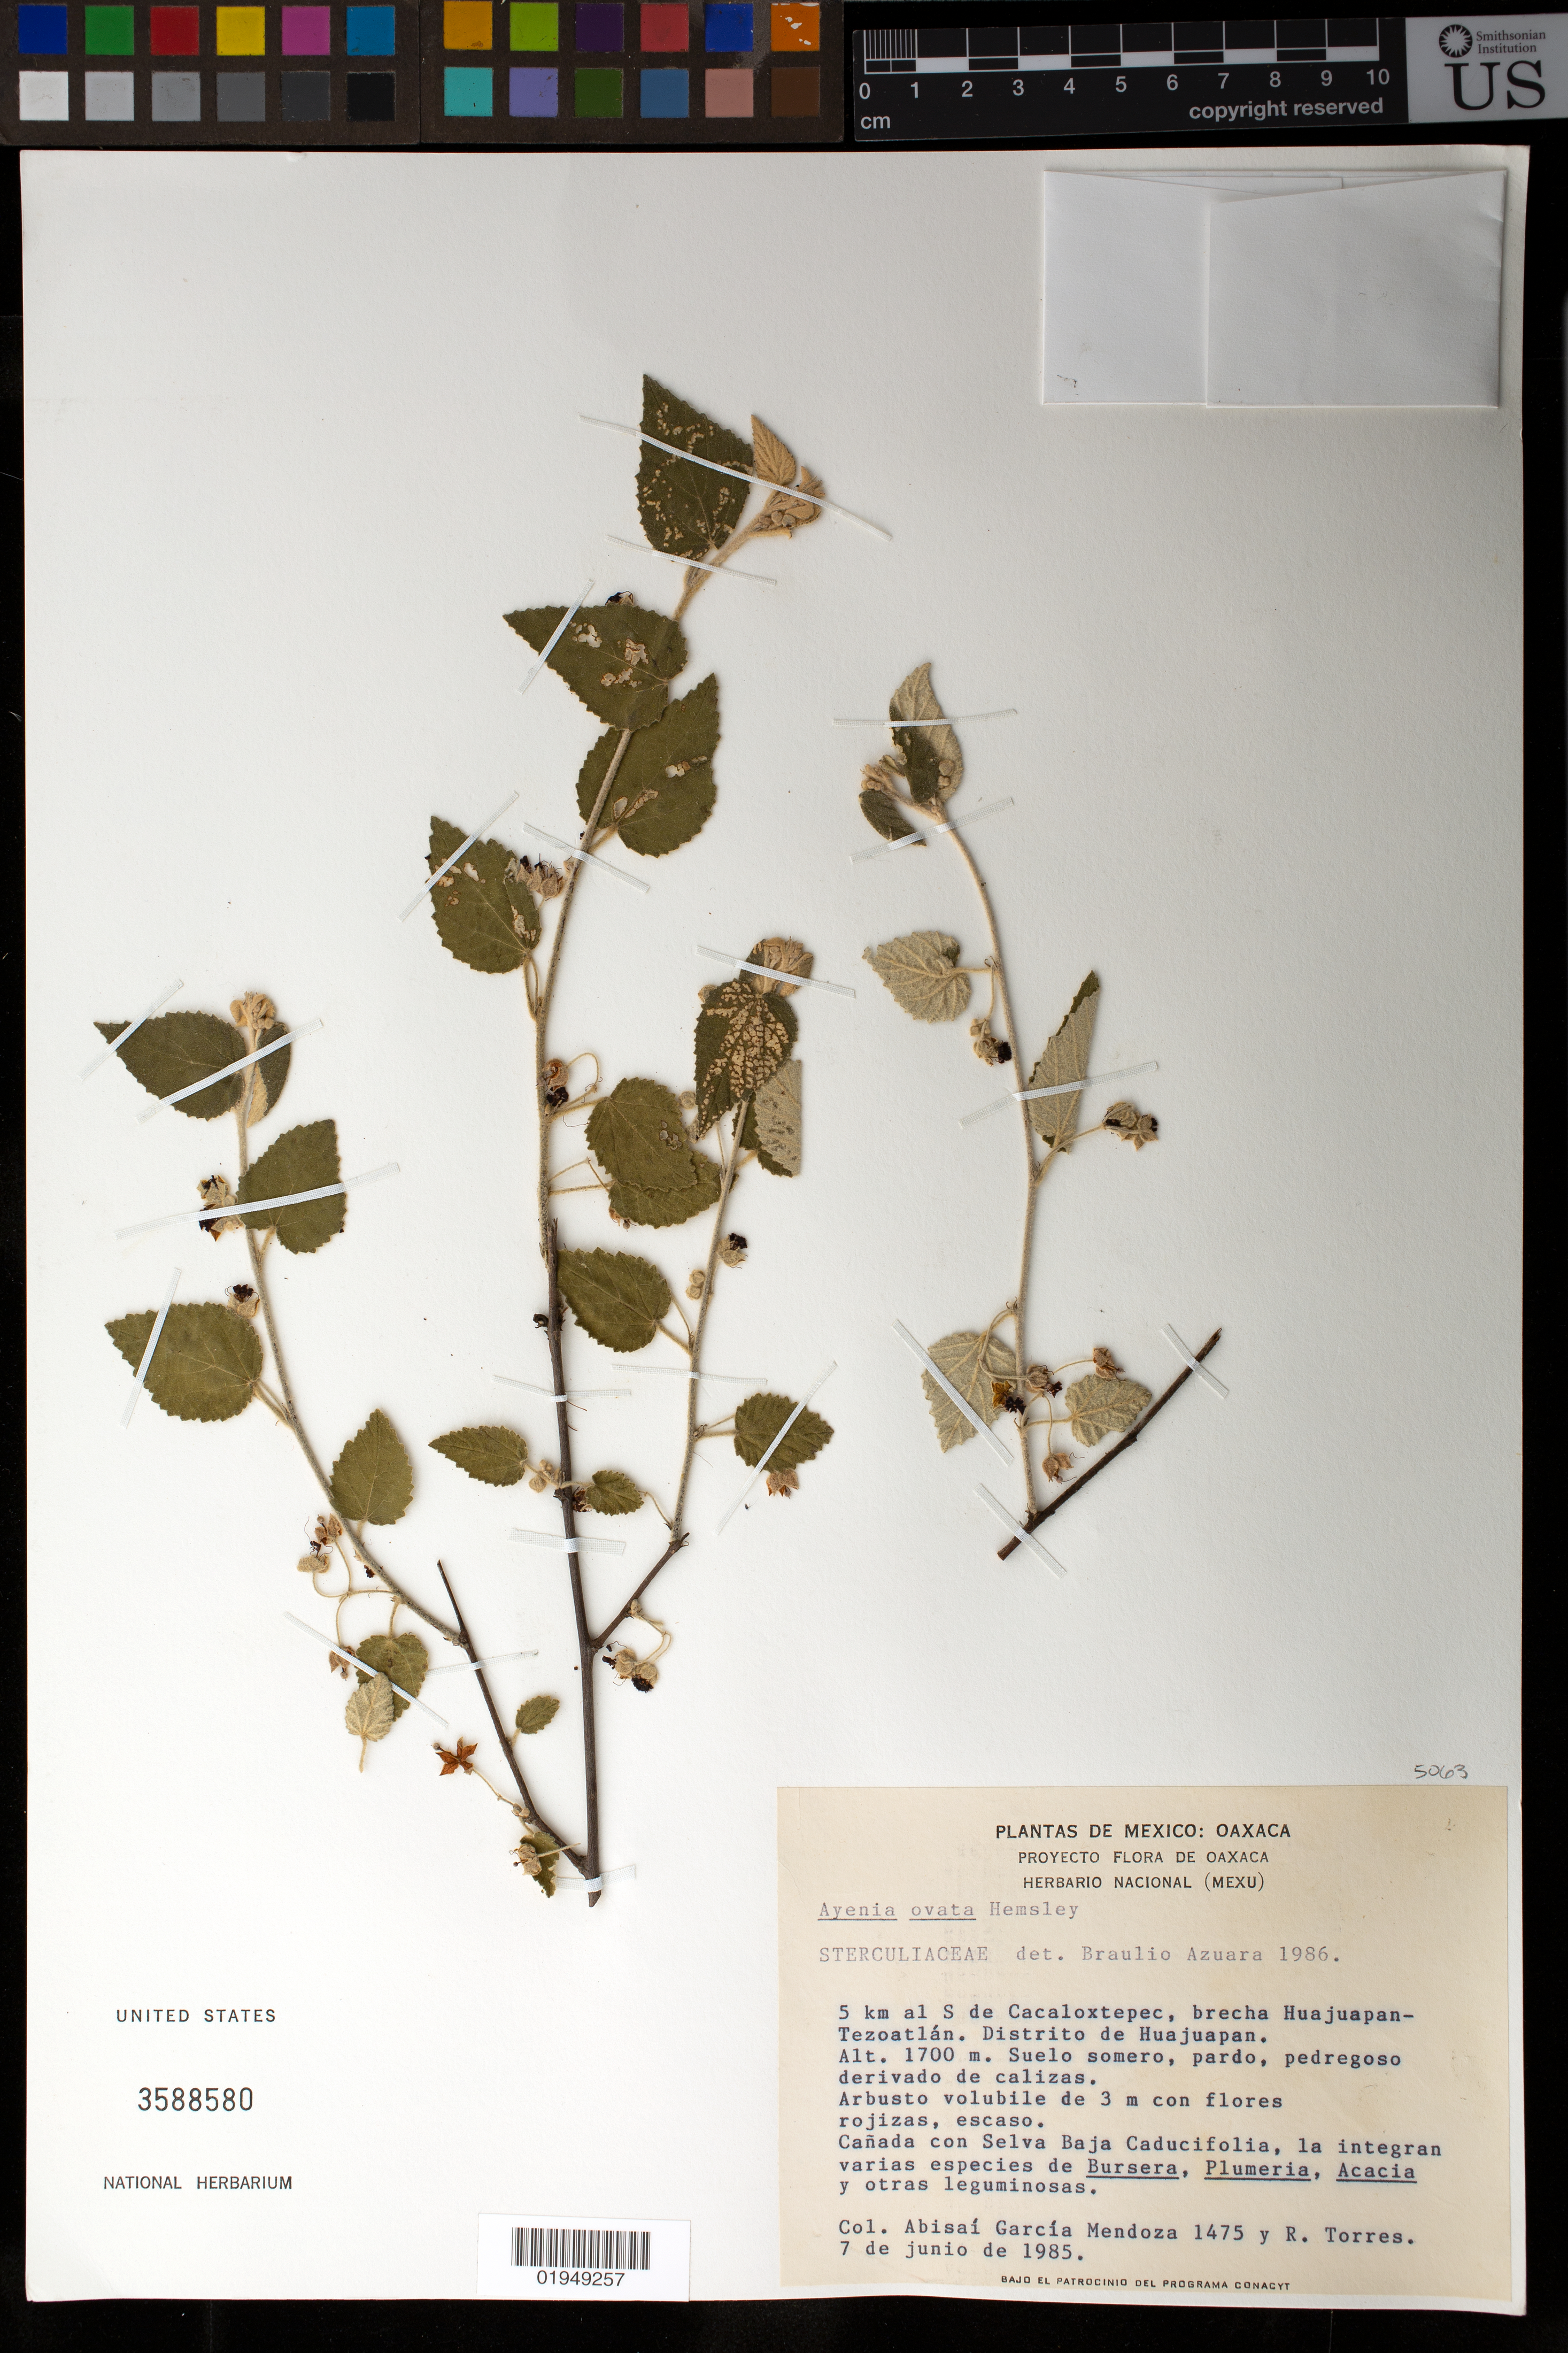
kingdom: Plantae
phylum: Tracheophyta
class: Magnoliopsida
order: Malvales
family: Malvaceae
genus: Ayenia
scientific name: Ayenia ovata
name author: Hemsley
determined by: Azaura, Braulio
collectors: R. Torres C. & A. García-Mendoza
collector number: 1475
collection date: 1985-06-07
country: Mexico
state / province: Oaxaca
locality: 5 km al S de Cacaloxtepec, brecha Huajuapan-Tezoatlan.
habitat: Canada con Selva Baja Caducifolia, la integren y varias especies de Bursera, Plumeria, Acacia, y otras leguminosas.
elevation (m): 1700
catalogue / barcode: US 3588580